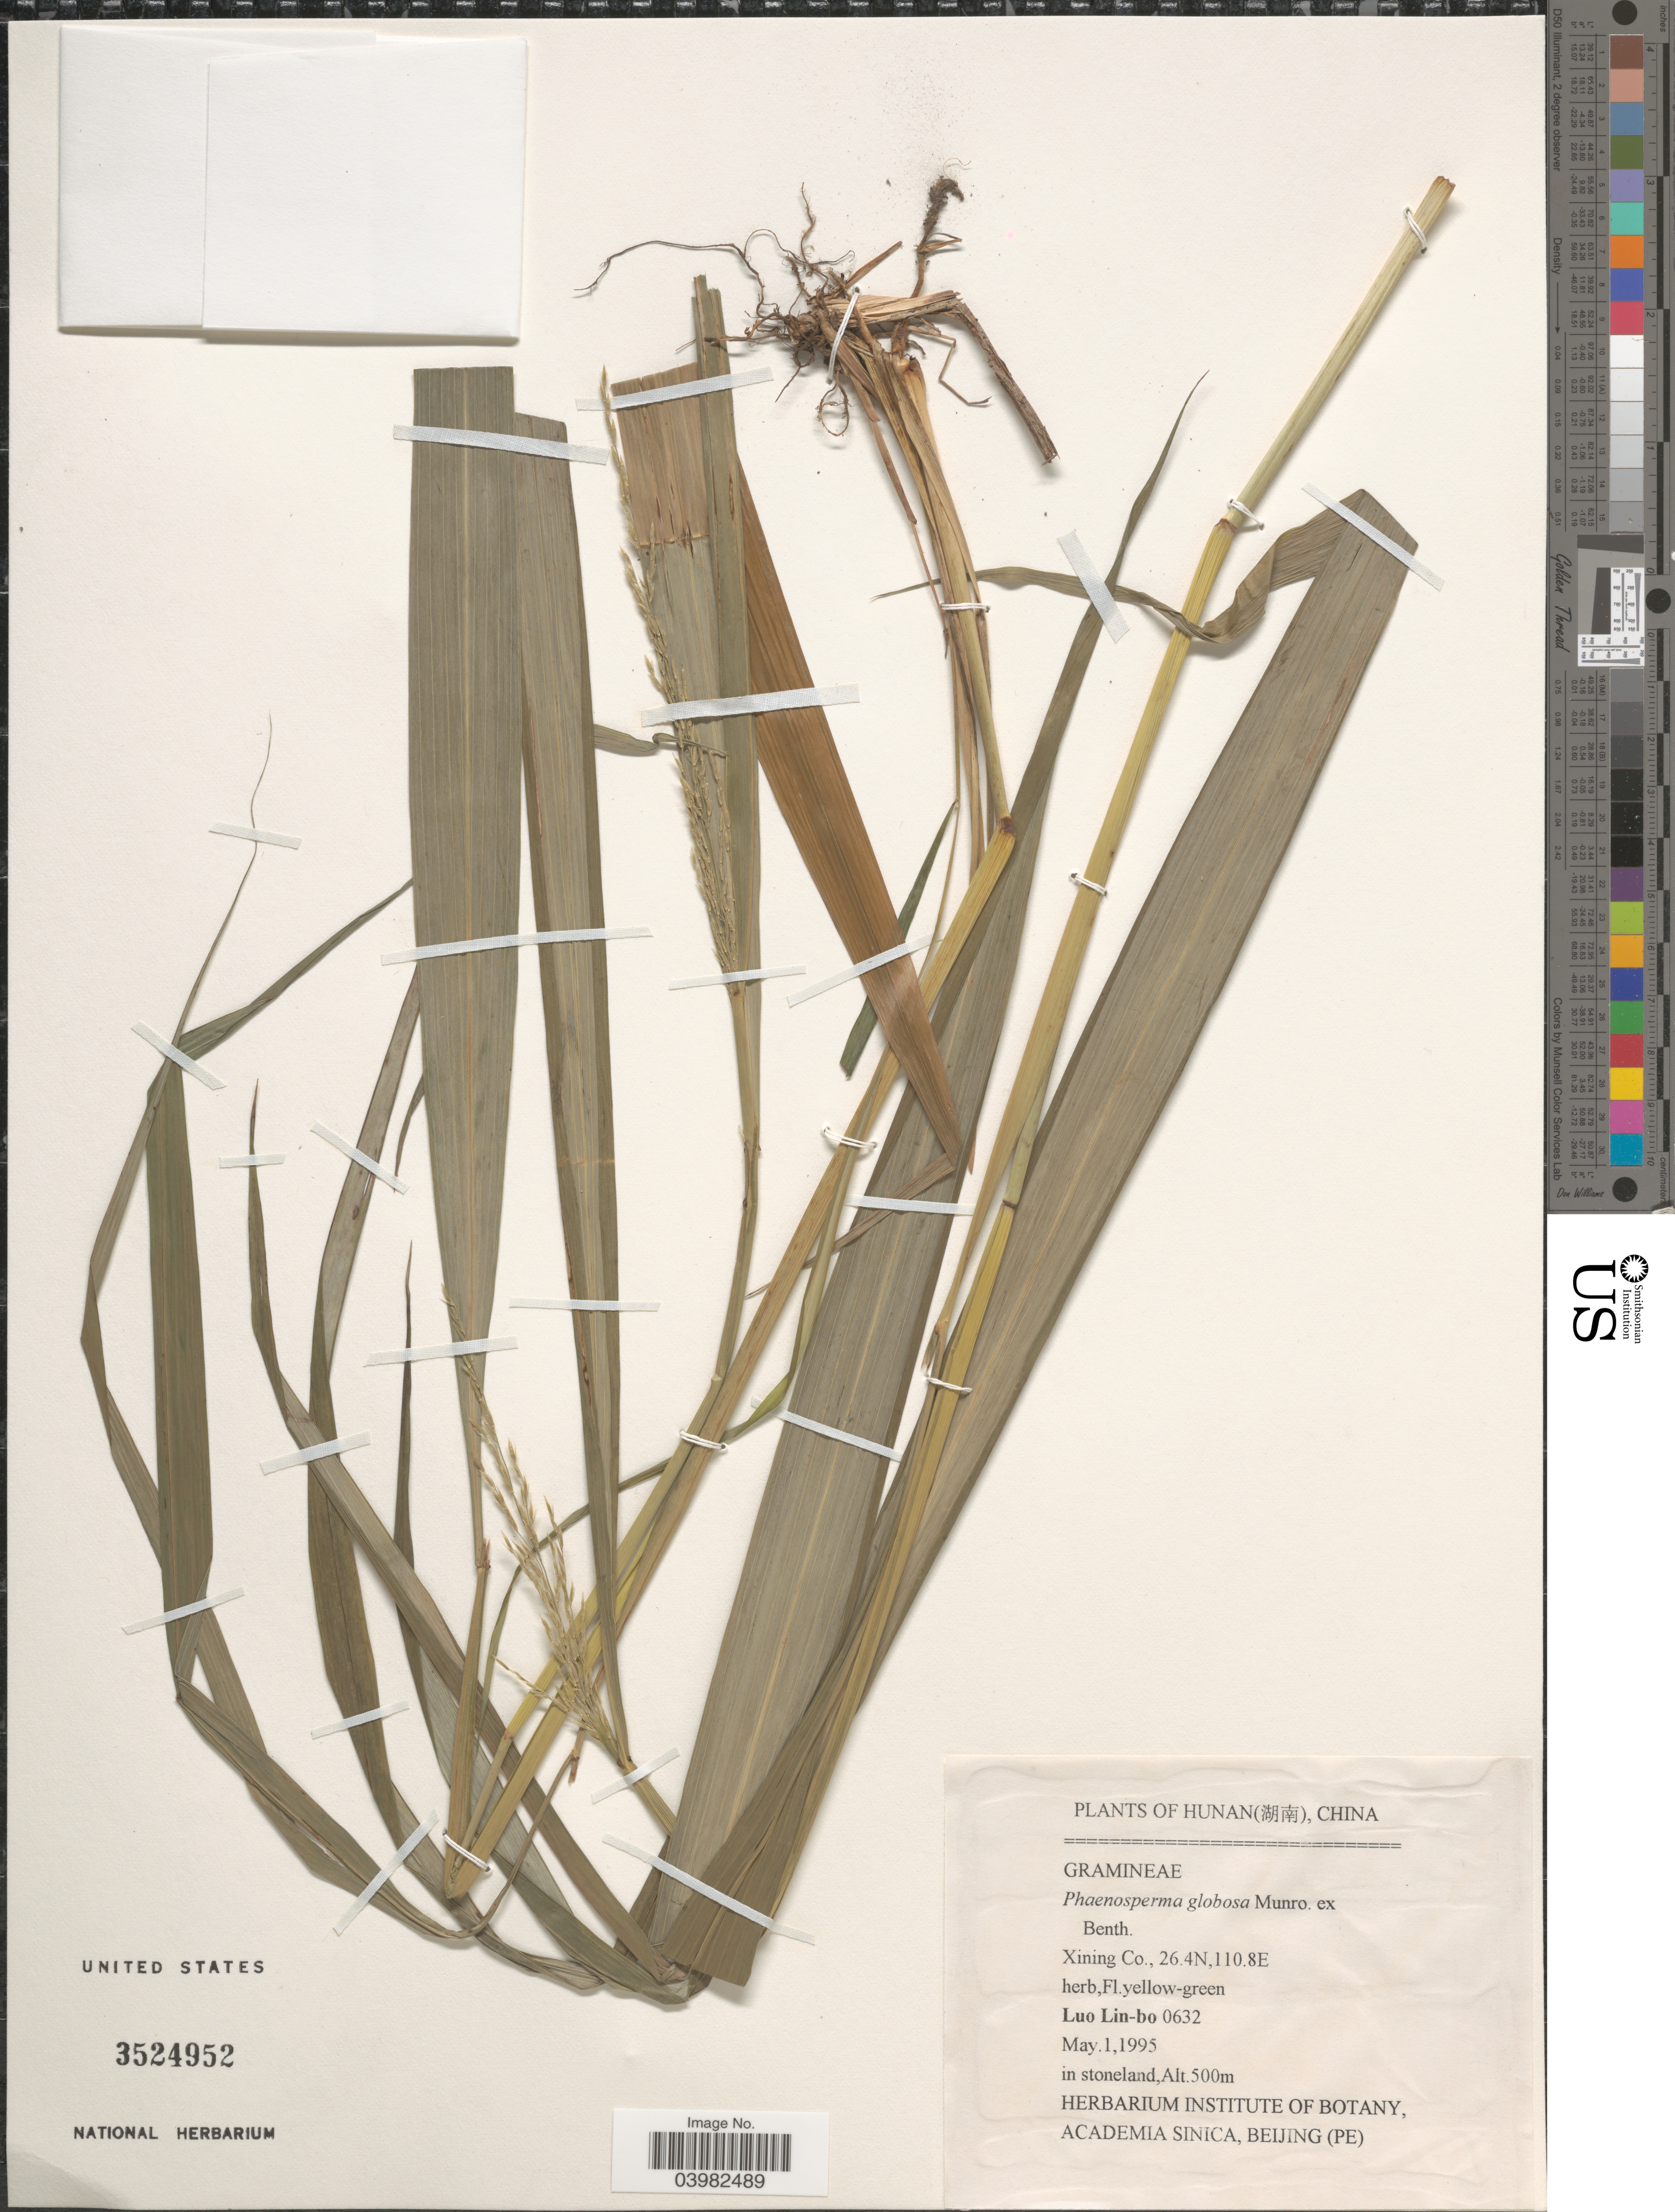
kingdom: Plantae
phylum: Tracheophyta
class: Liliopsida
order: Poales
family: Poaceae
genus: Phaenosperma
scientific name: Phaenosperma globosum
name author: Munro ex Benth.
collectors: L. Lin-bo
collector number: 0632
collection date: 1995-05-01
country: China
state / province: Hunan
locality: Xining Co.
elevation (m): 500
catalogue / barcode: US 3524952